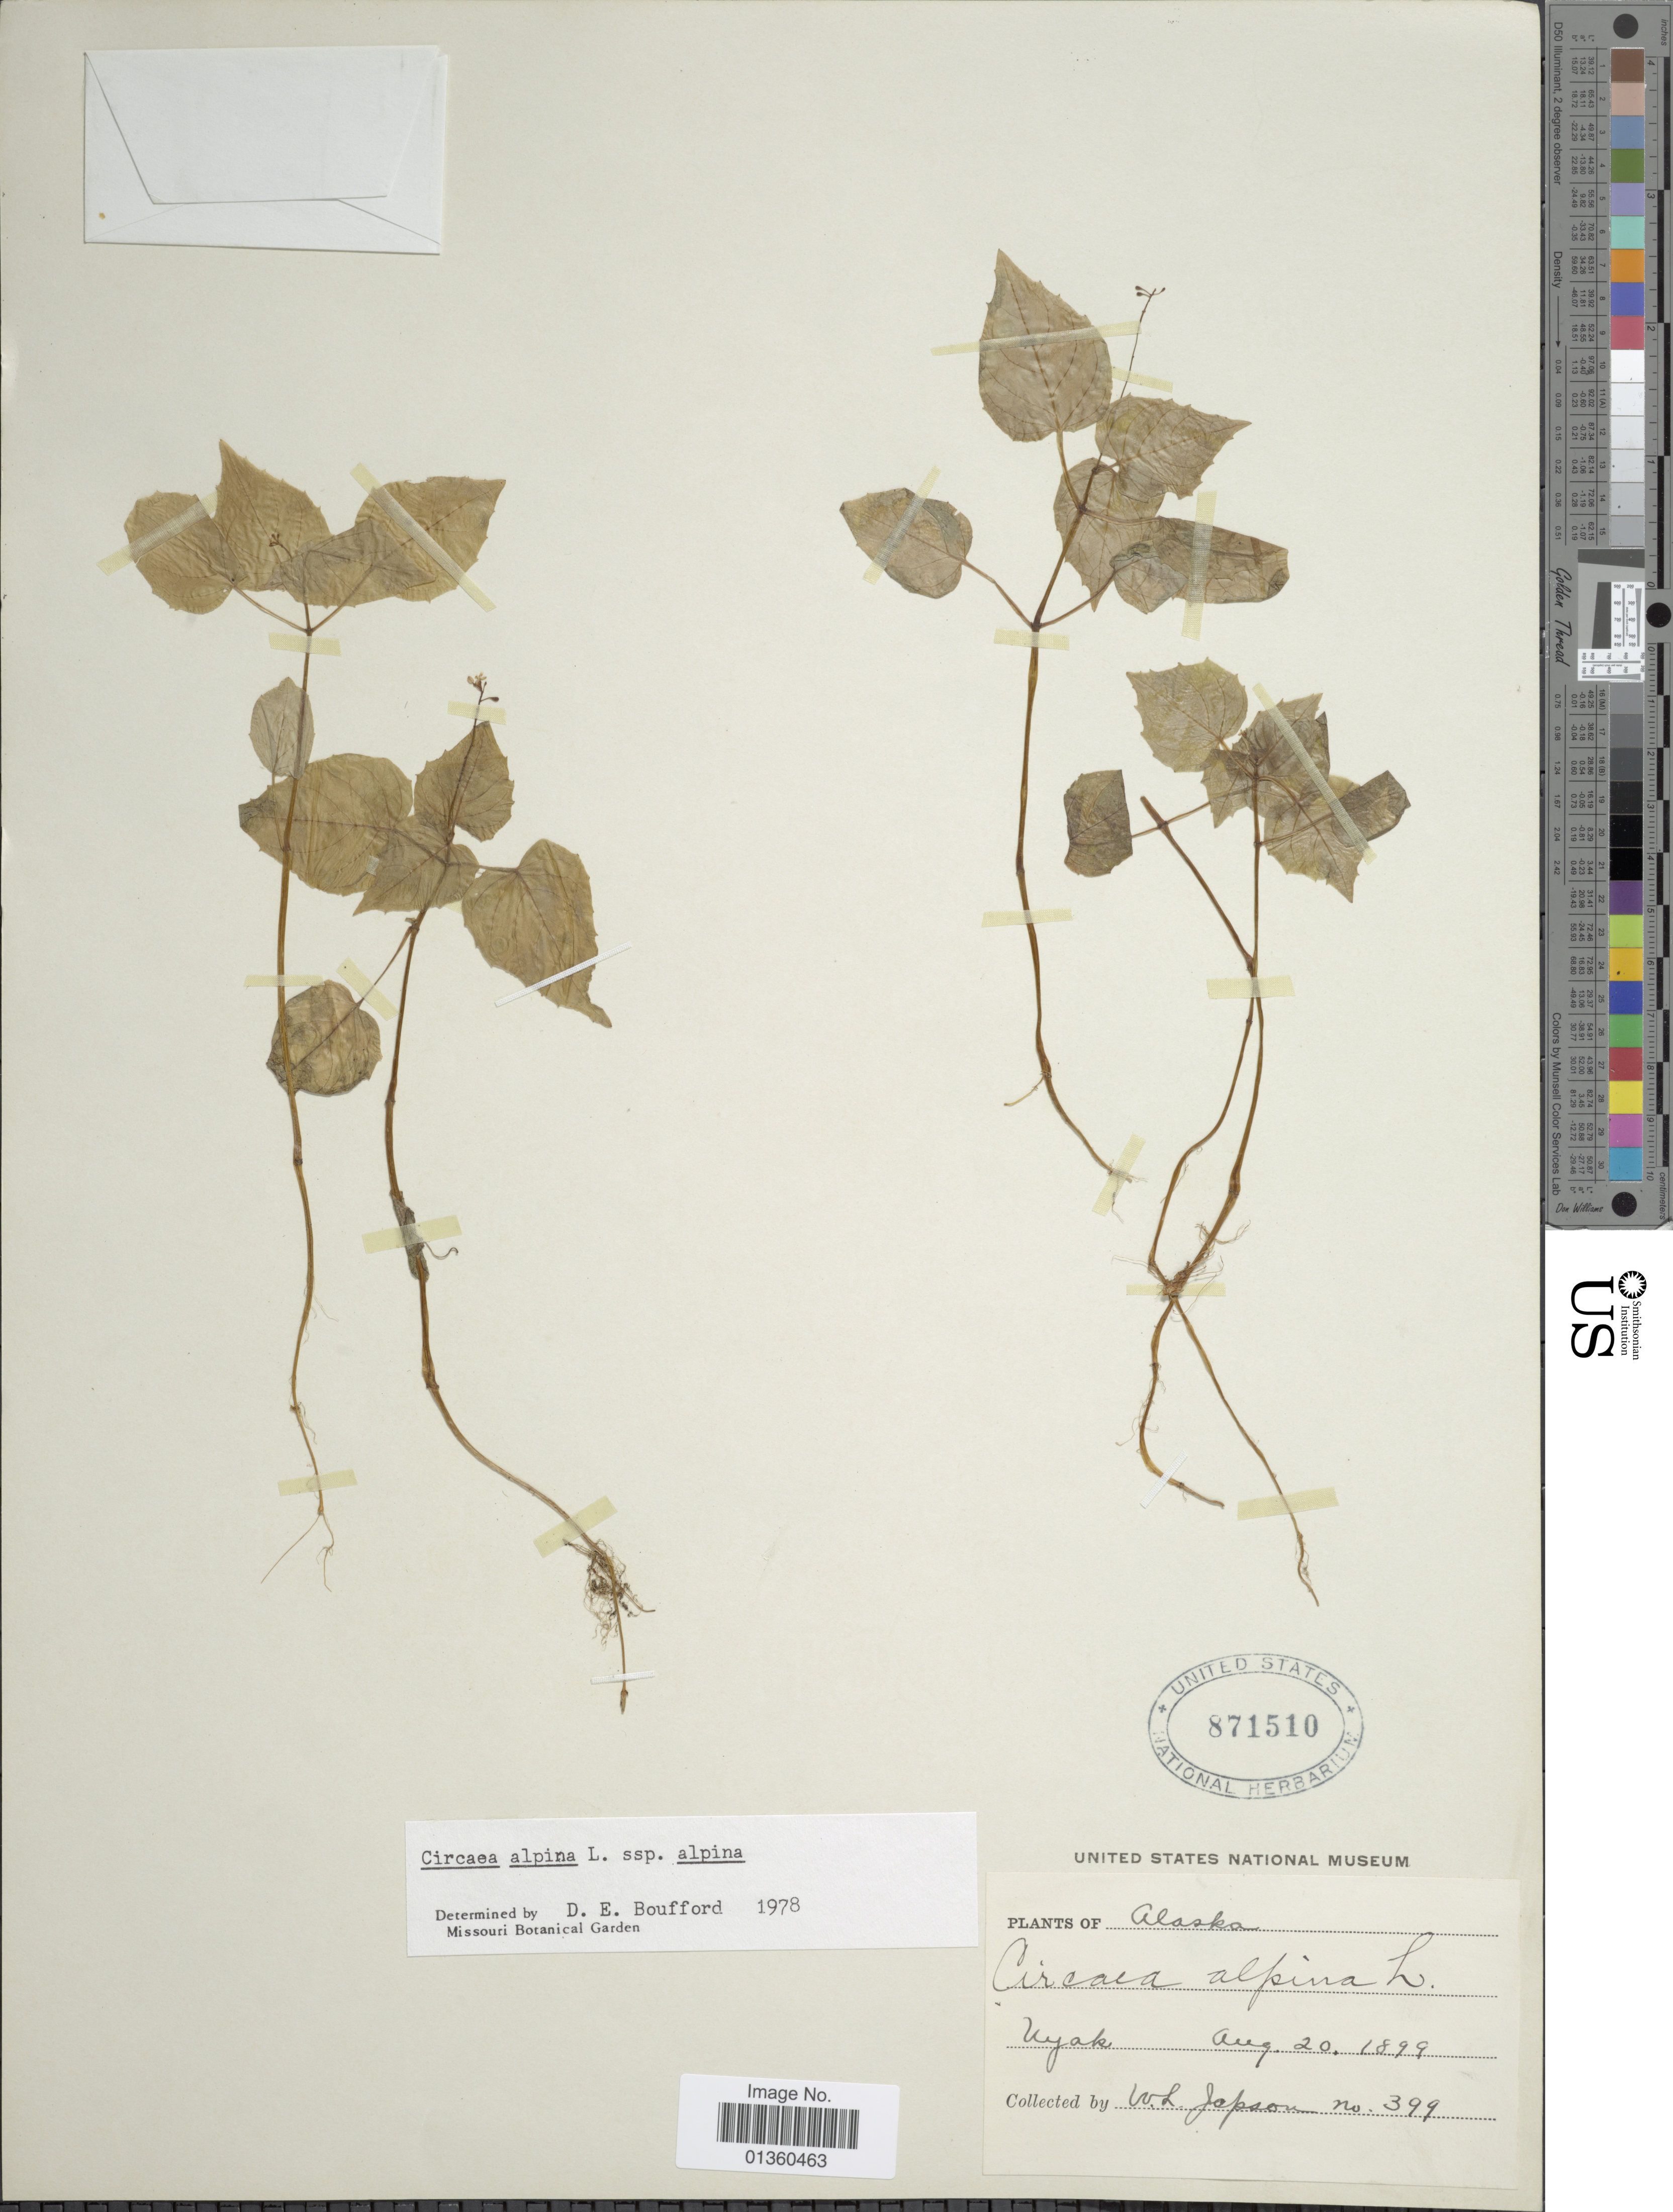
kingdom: Plantae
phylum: Tracheophyta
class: Magnoliopsida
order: Myrtales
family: Onagraceae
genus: Circaea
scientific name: Circaea alpina subsp. alpina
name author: L.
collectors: W. L. Jepson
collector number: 399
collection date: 1899-08-20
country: United States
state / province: Alaska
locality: Uyak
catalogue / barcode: US 871510